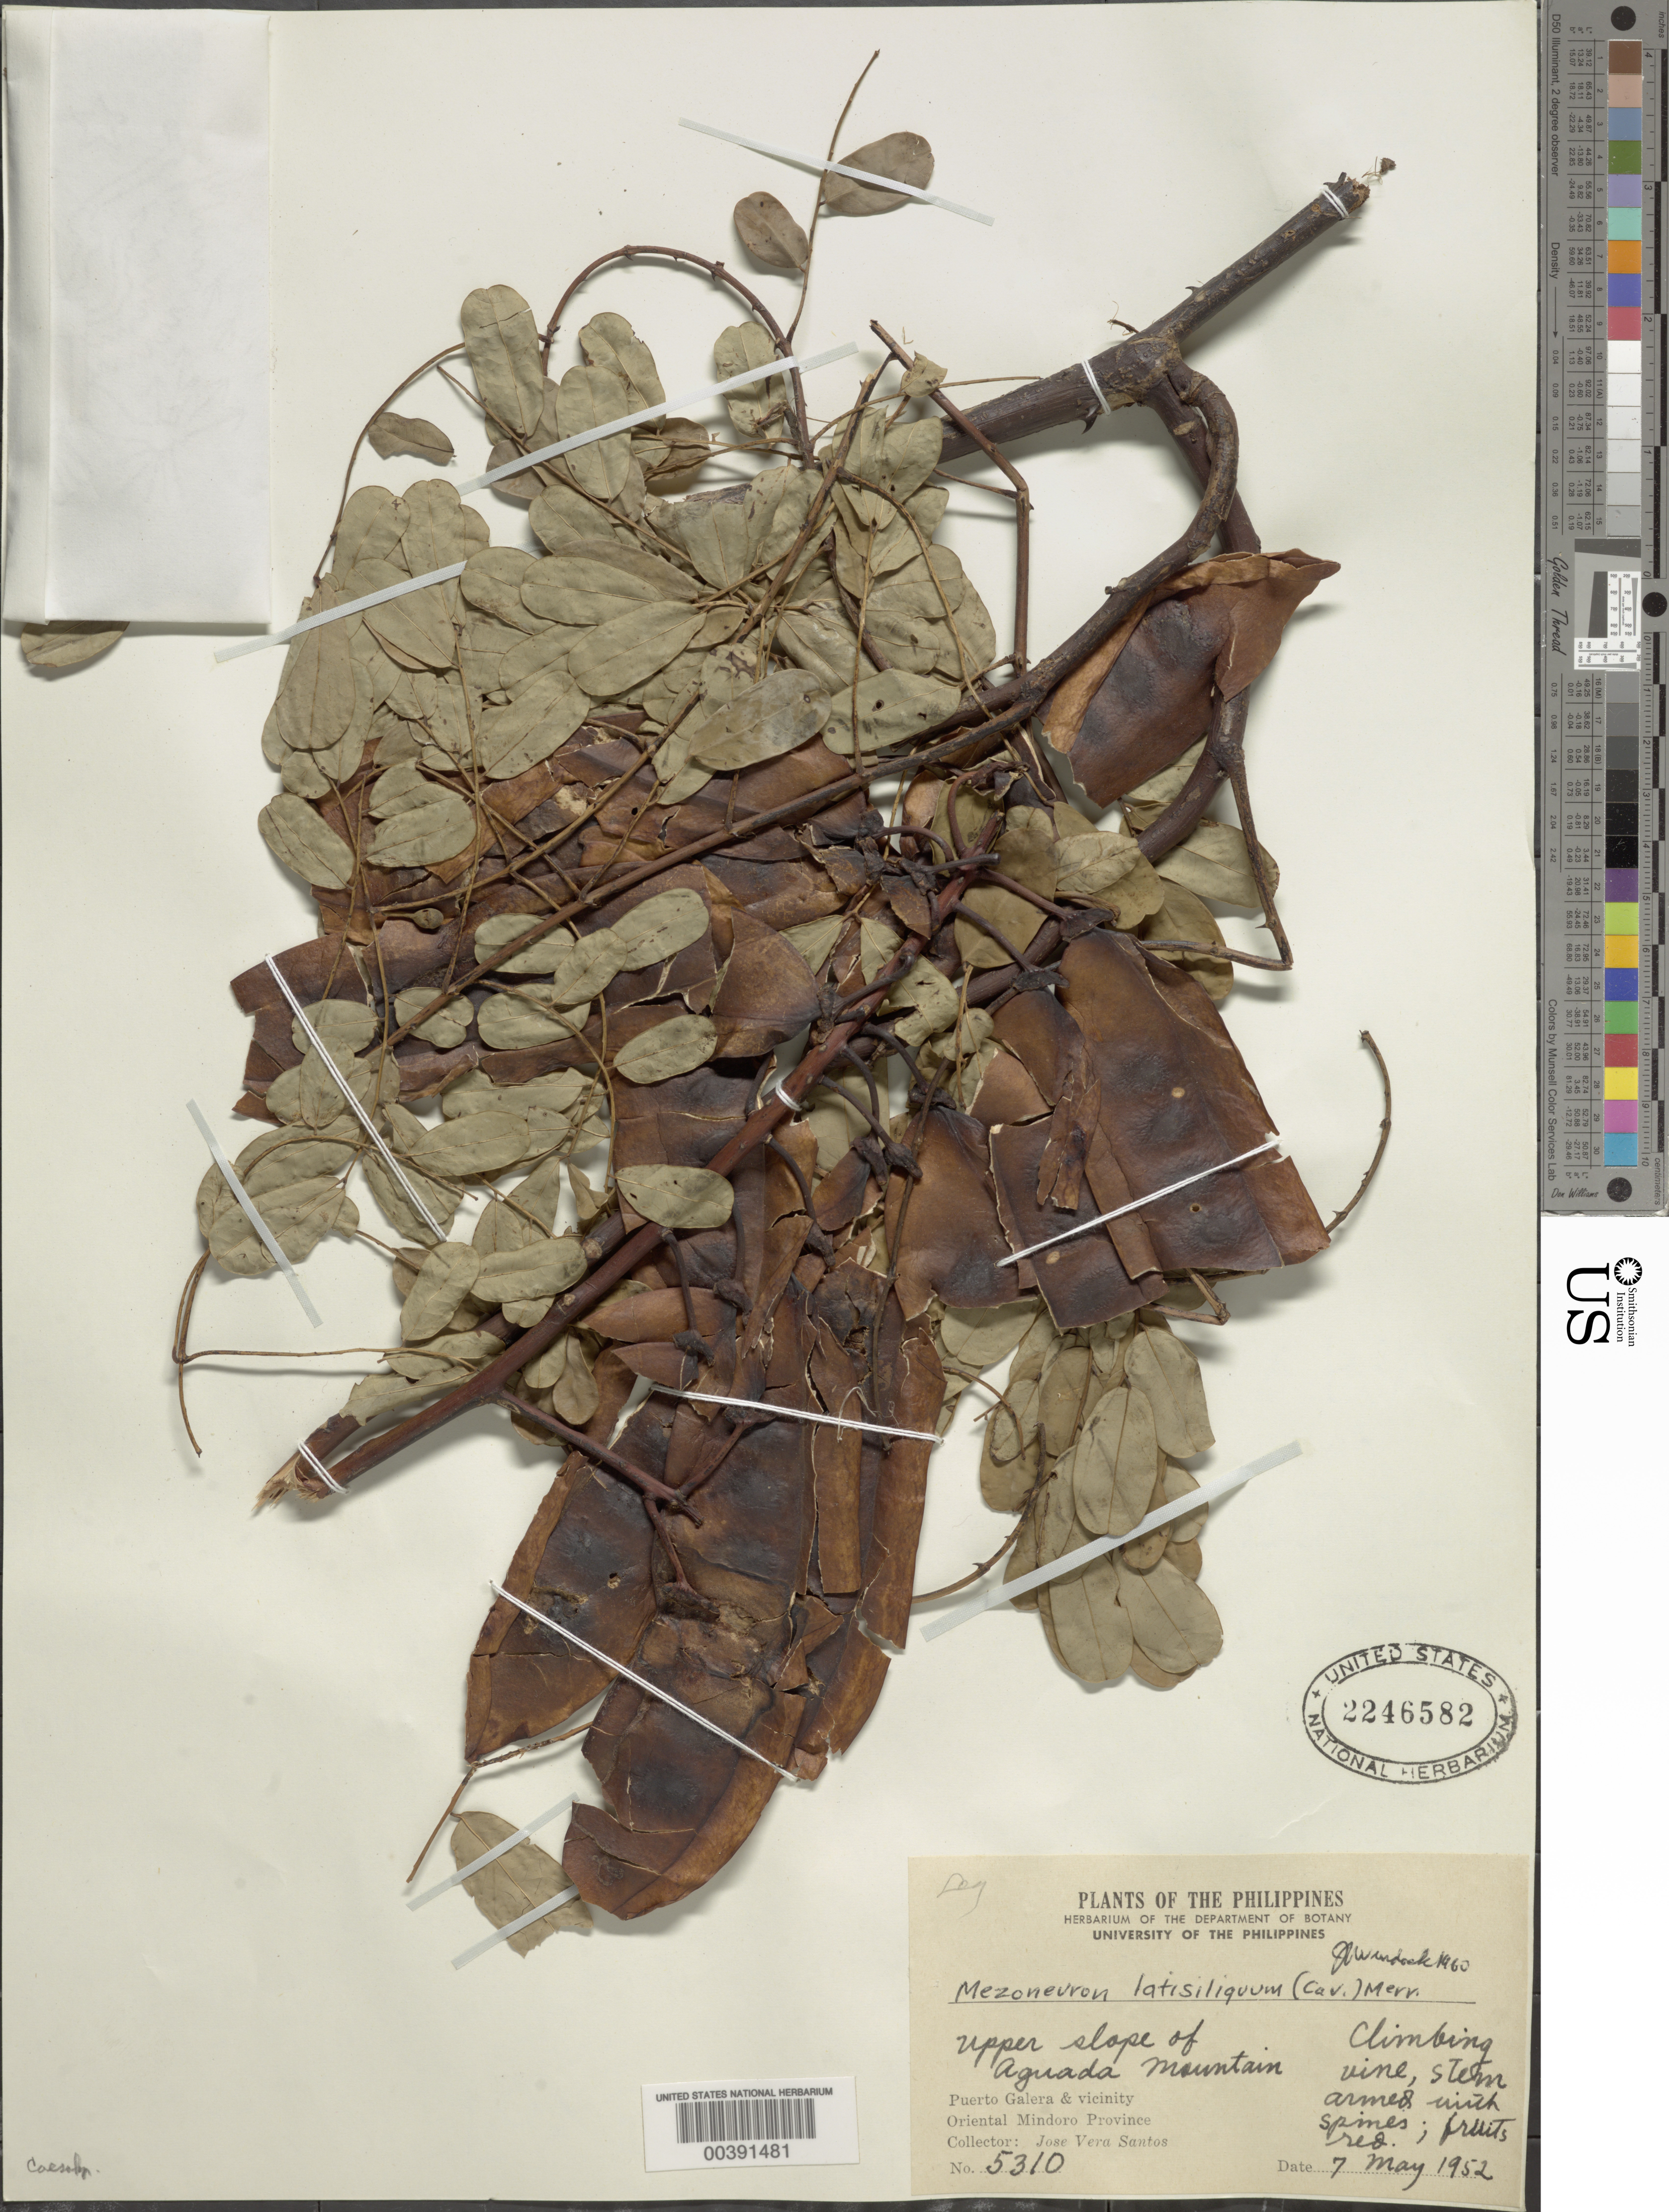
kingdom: Plantae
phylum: Tracheophyta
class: Magnoliopsida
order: Fabales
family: Fabaceae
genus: Mezoneuron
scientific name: Mezoneuron latisiliquum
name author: (Cav.) Merr.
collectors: J. V. Santos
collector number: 5310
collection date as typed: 07 May 1952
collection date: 1952-05-07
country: Philippines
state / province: Mimaropa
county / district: Mindoro Occidental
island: Mindoro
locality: Puerto galera and vicinity, aguada mt.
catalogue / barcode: US 2246582